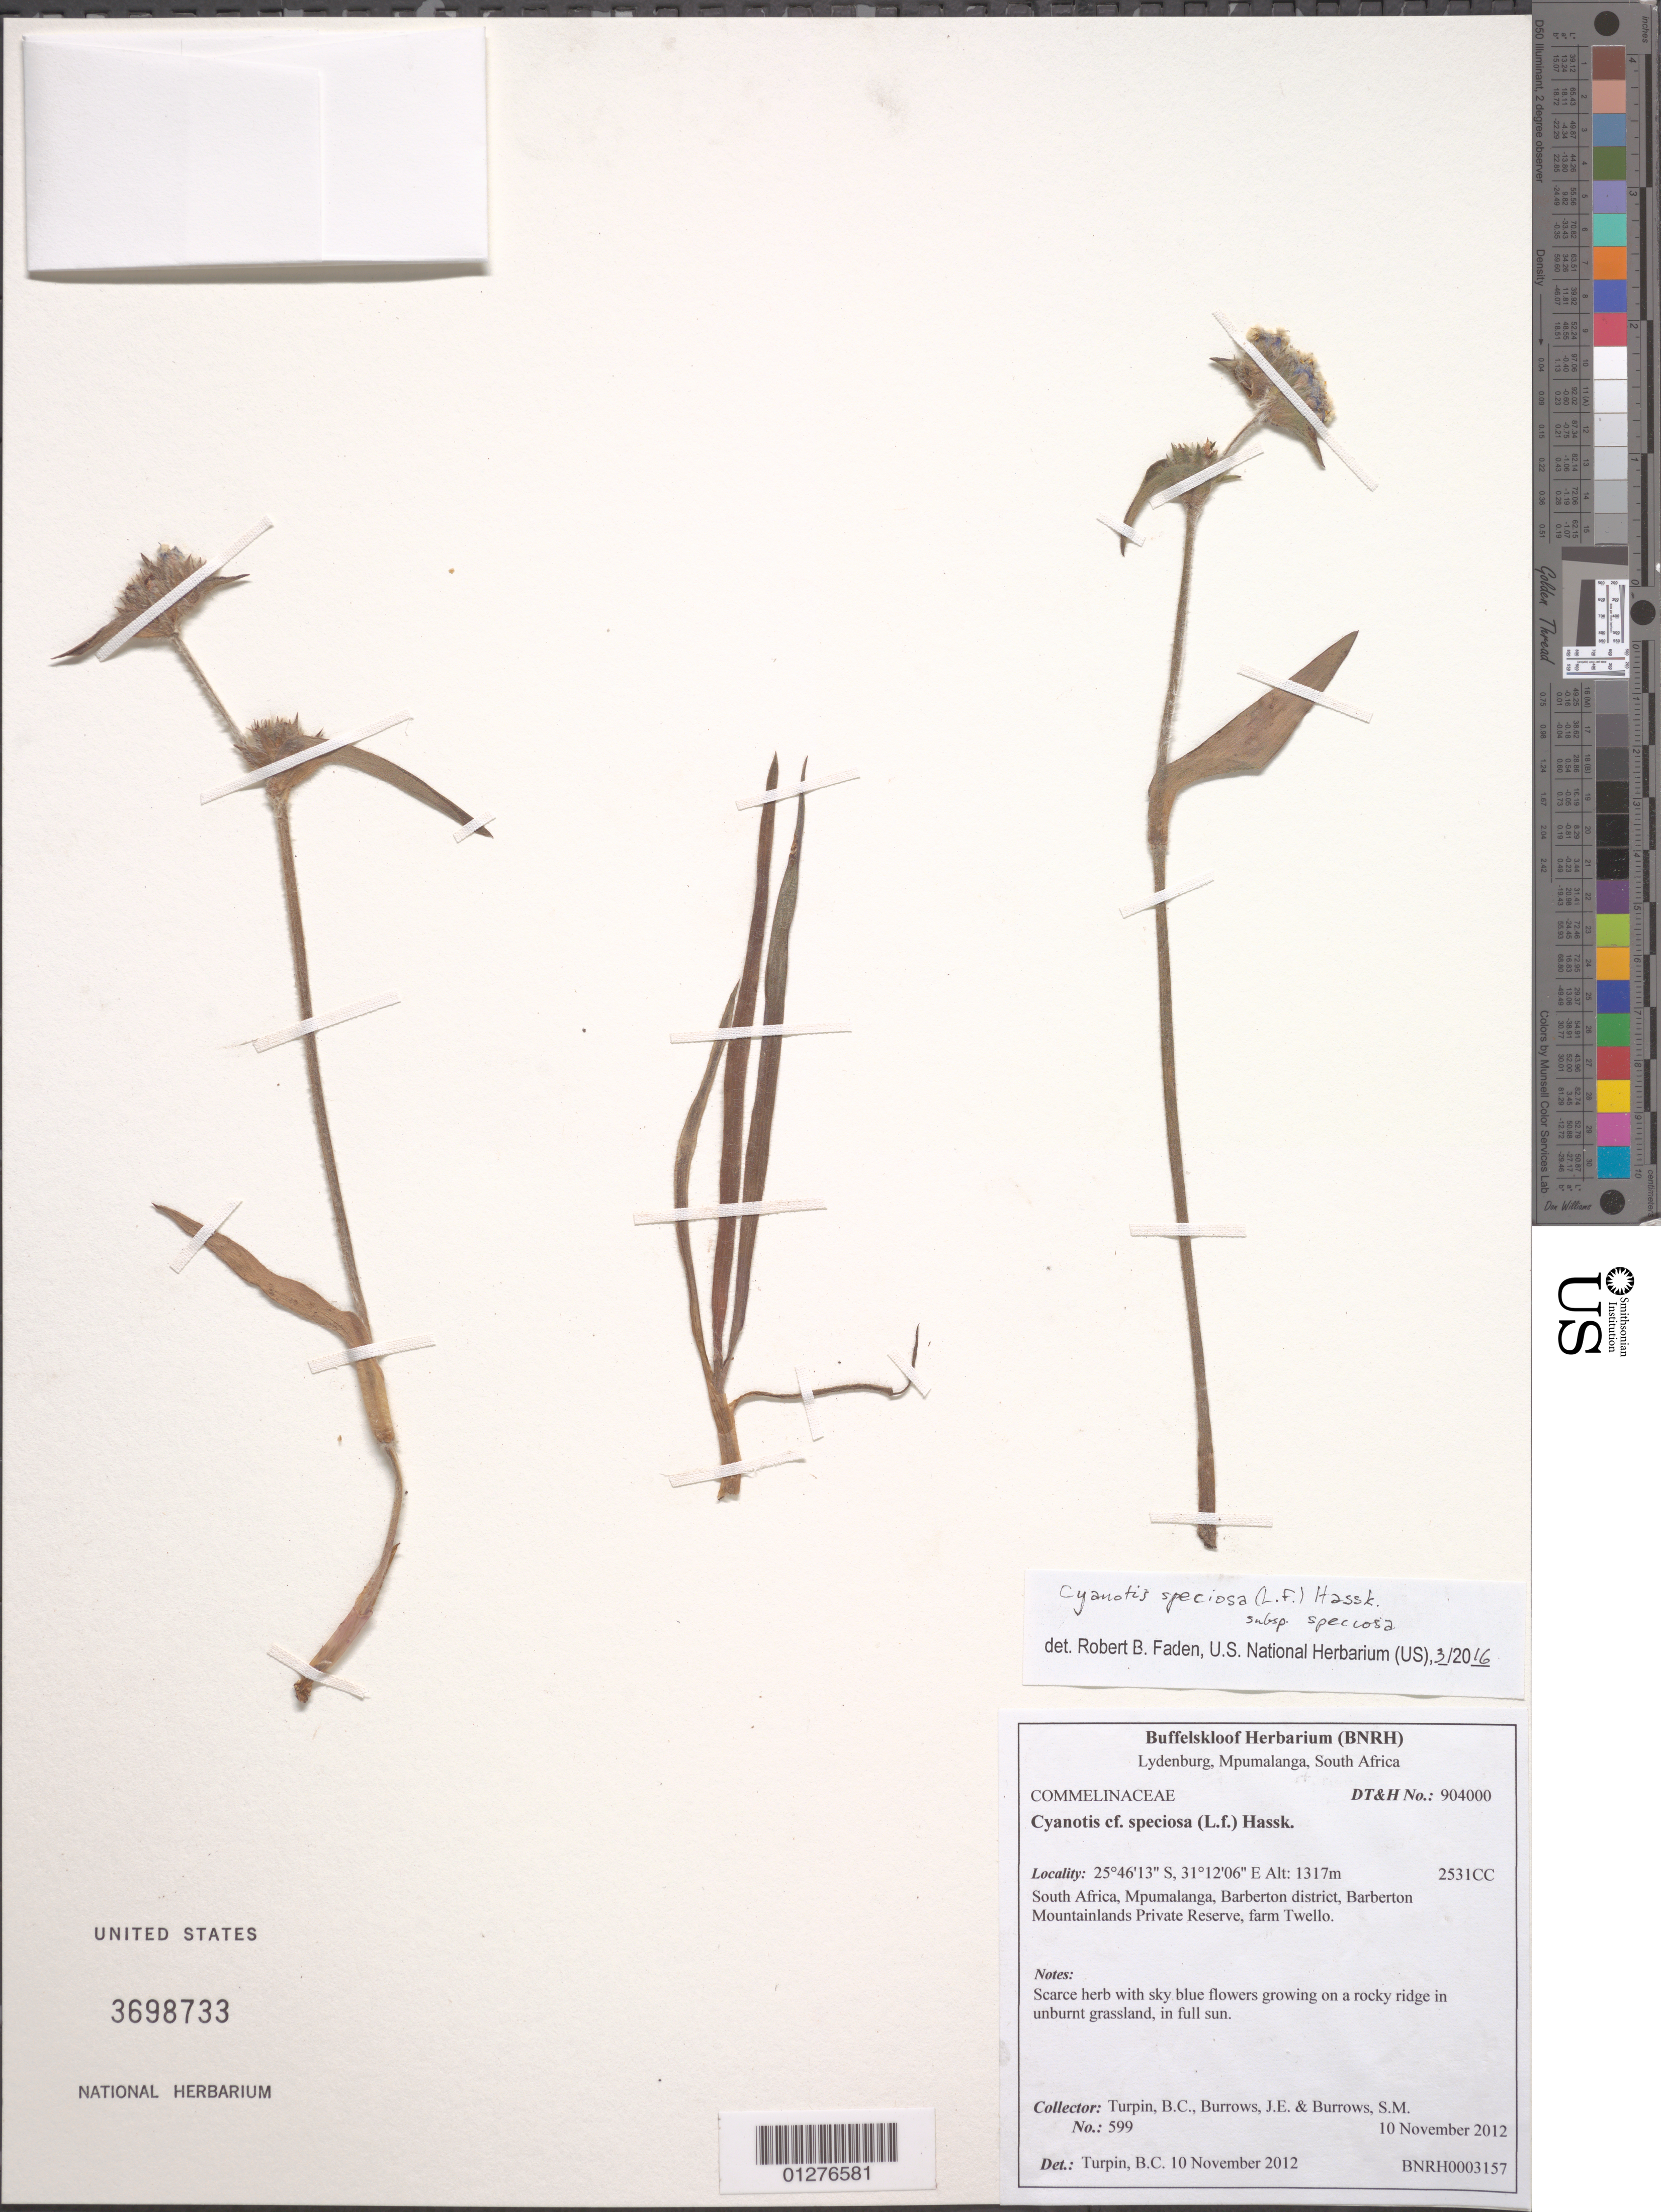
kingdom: Plantae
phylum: Tracheophyta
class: Liliopsida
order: Commelinales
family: Commelinaceae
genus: Cyanotis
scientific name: Cyanotis speciosa subsp. speciosa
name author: (L. f.) Hassk.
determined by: Faden, Robert B., (US), Smithsonian Institution - National Museum of Natural History (UNITED STATES)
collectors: B. C. Turpin et al.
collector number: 599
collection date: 2012-11-10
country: South Africa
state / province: Mpumalanga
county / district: Barberton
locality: Barberton Mountainlands Private Reserve, farm Twello.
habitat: growing on a rocky ridge in unburnt grassland, in full sun.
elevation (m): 1317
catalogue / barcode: US 3698733